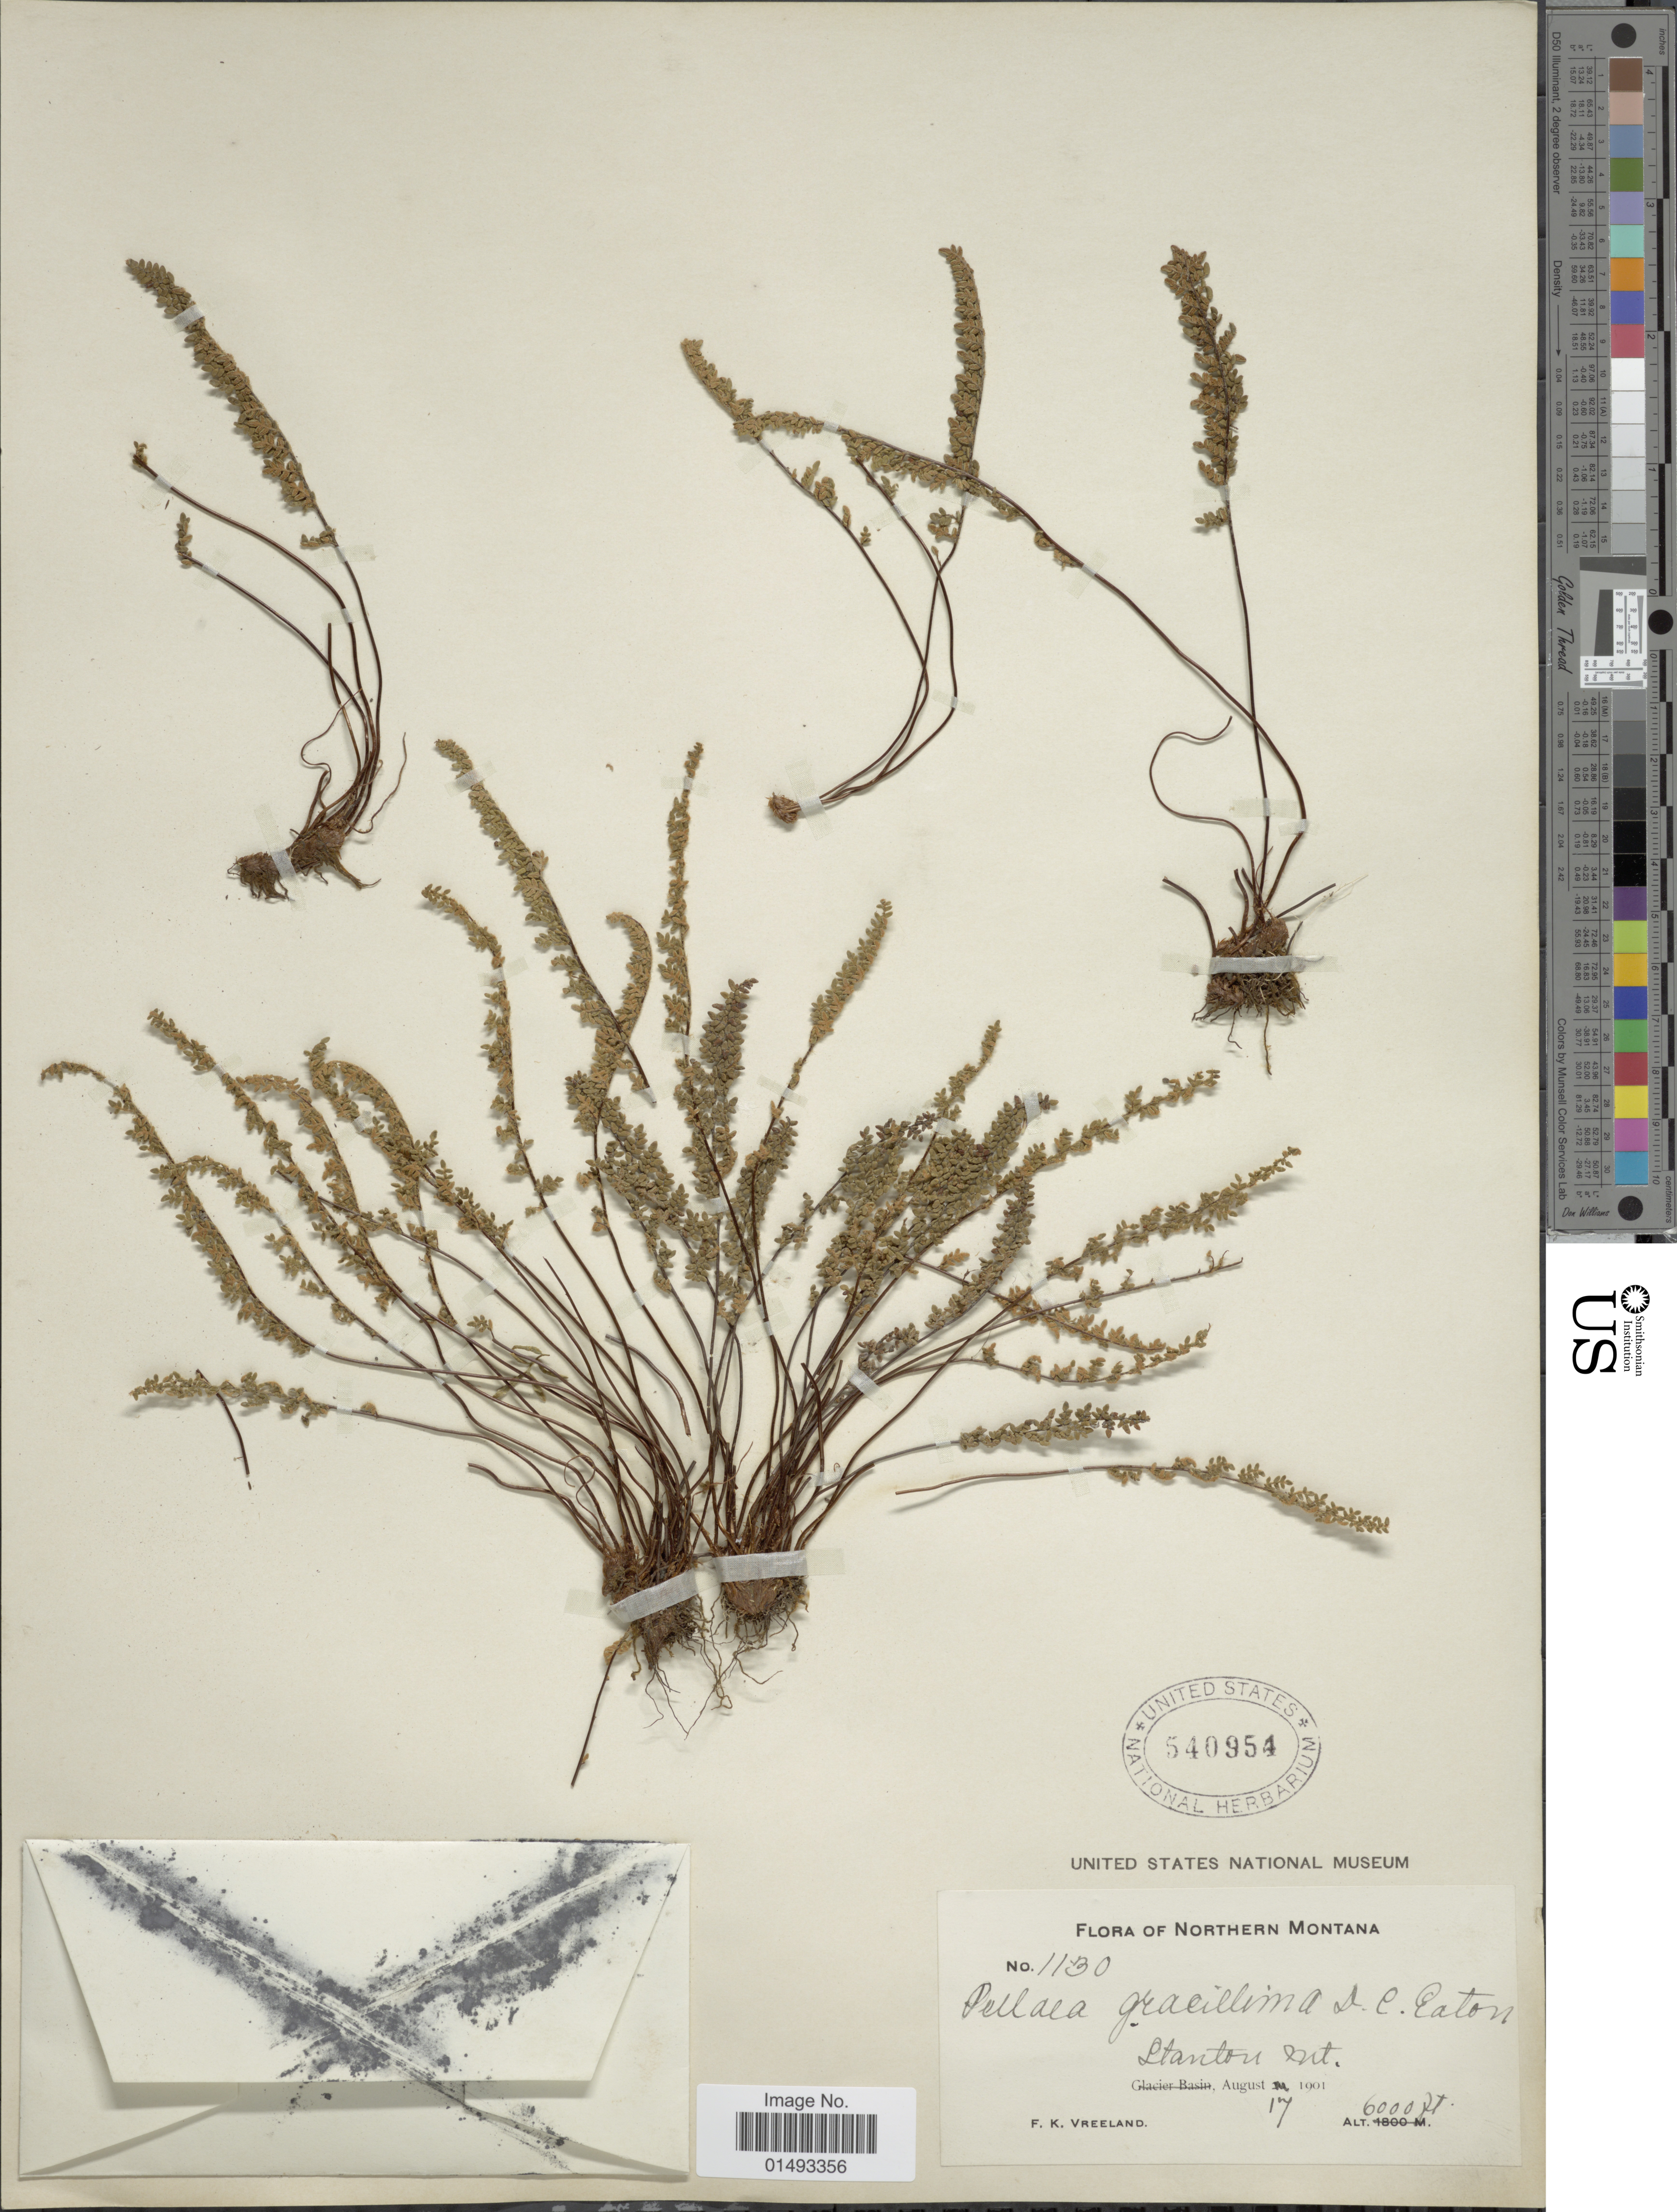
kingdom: Plantae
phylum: Tracheophyta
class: Polypodiopsida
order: Polypodiales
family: Pteridaceae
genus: Myriopteris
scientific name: Myriopteris gracillima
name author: (D.C. Eaton) J. Sm.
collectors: F. Vreeland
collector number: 1130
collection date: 1901-08-17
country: United States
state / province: Montana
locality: Northern Montana, Stanton Mt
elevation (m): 1829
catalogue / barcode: US 540954